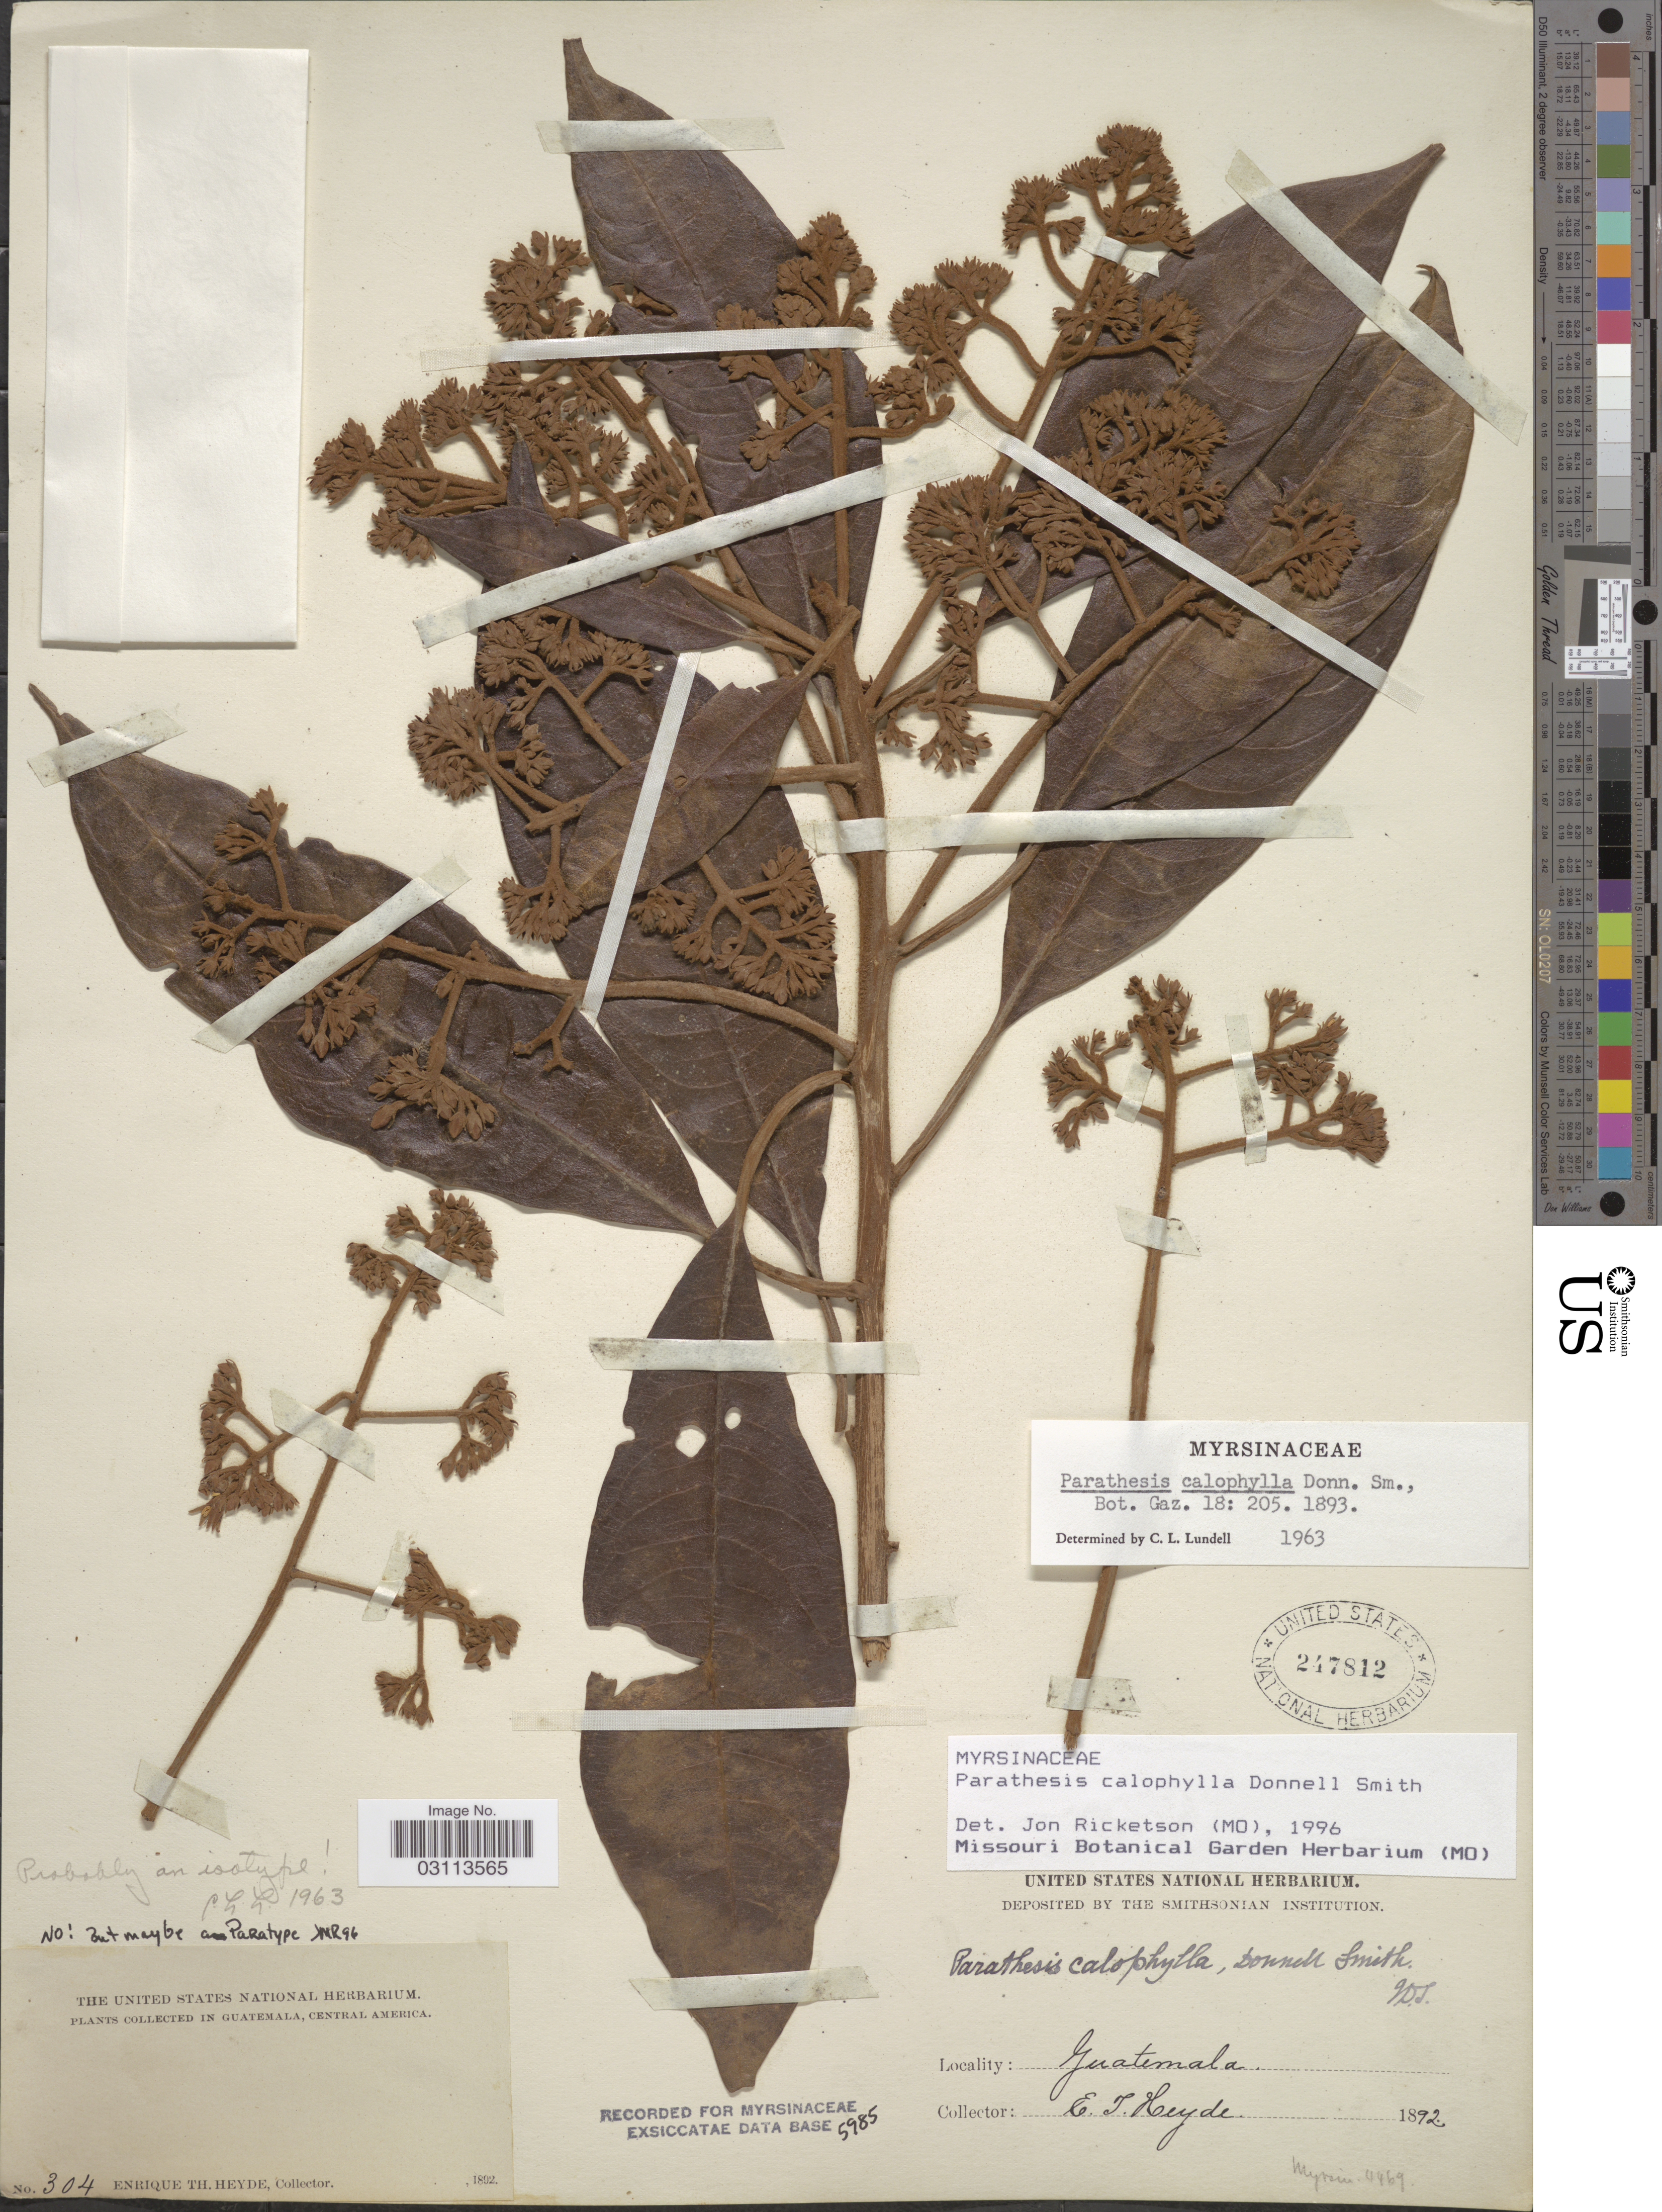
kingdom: Plantae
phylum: Tracheophyta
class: Magnoliopsida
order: Ericales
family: Primulaceae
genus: Parathesis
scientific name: Parathesis calophylla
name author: Donn. Sm.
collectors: E. T. Heyde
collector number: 304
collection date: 1892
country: Guatemala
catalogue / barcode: US 247812